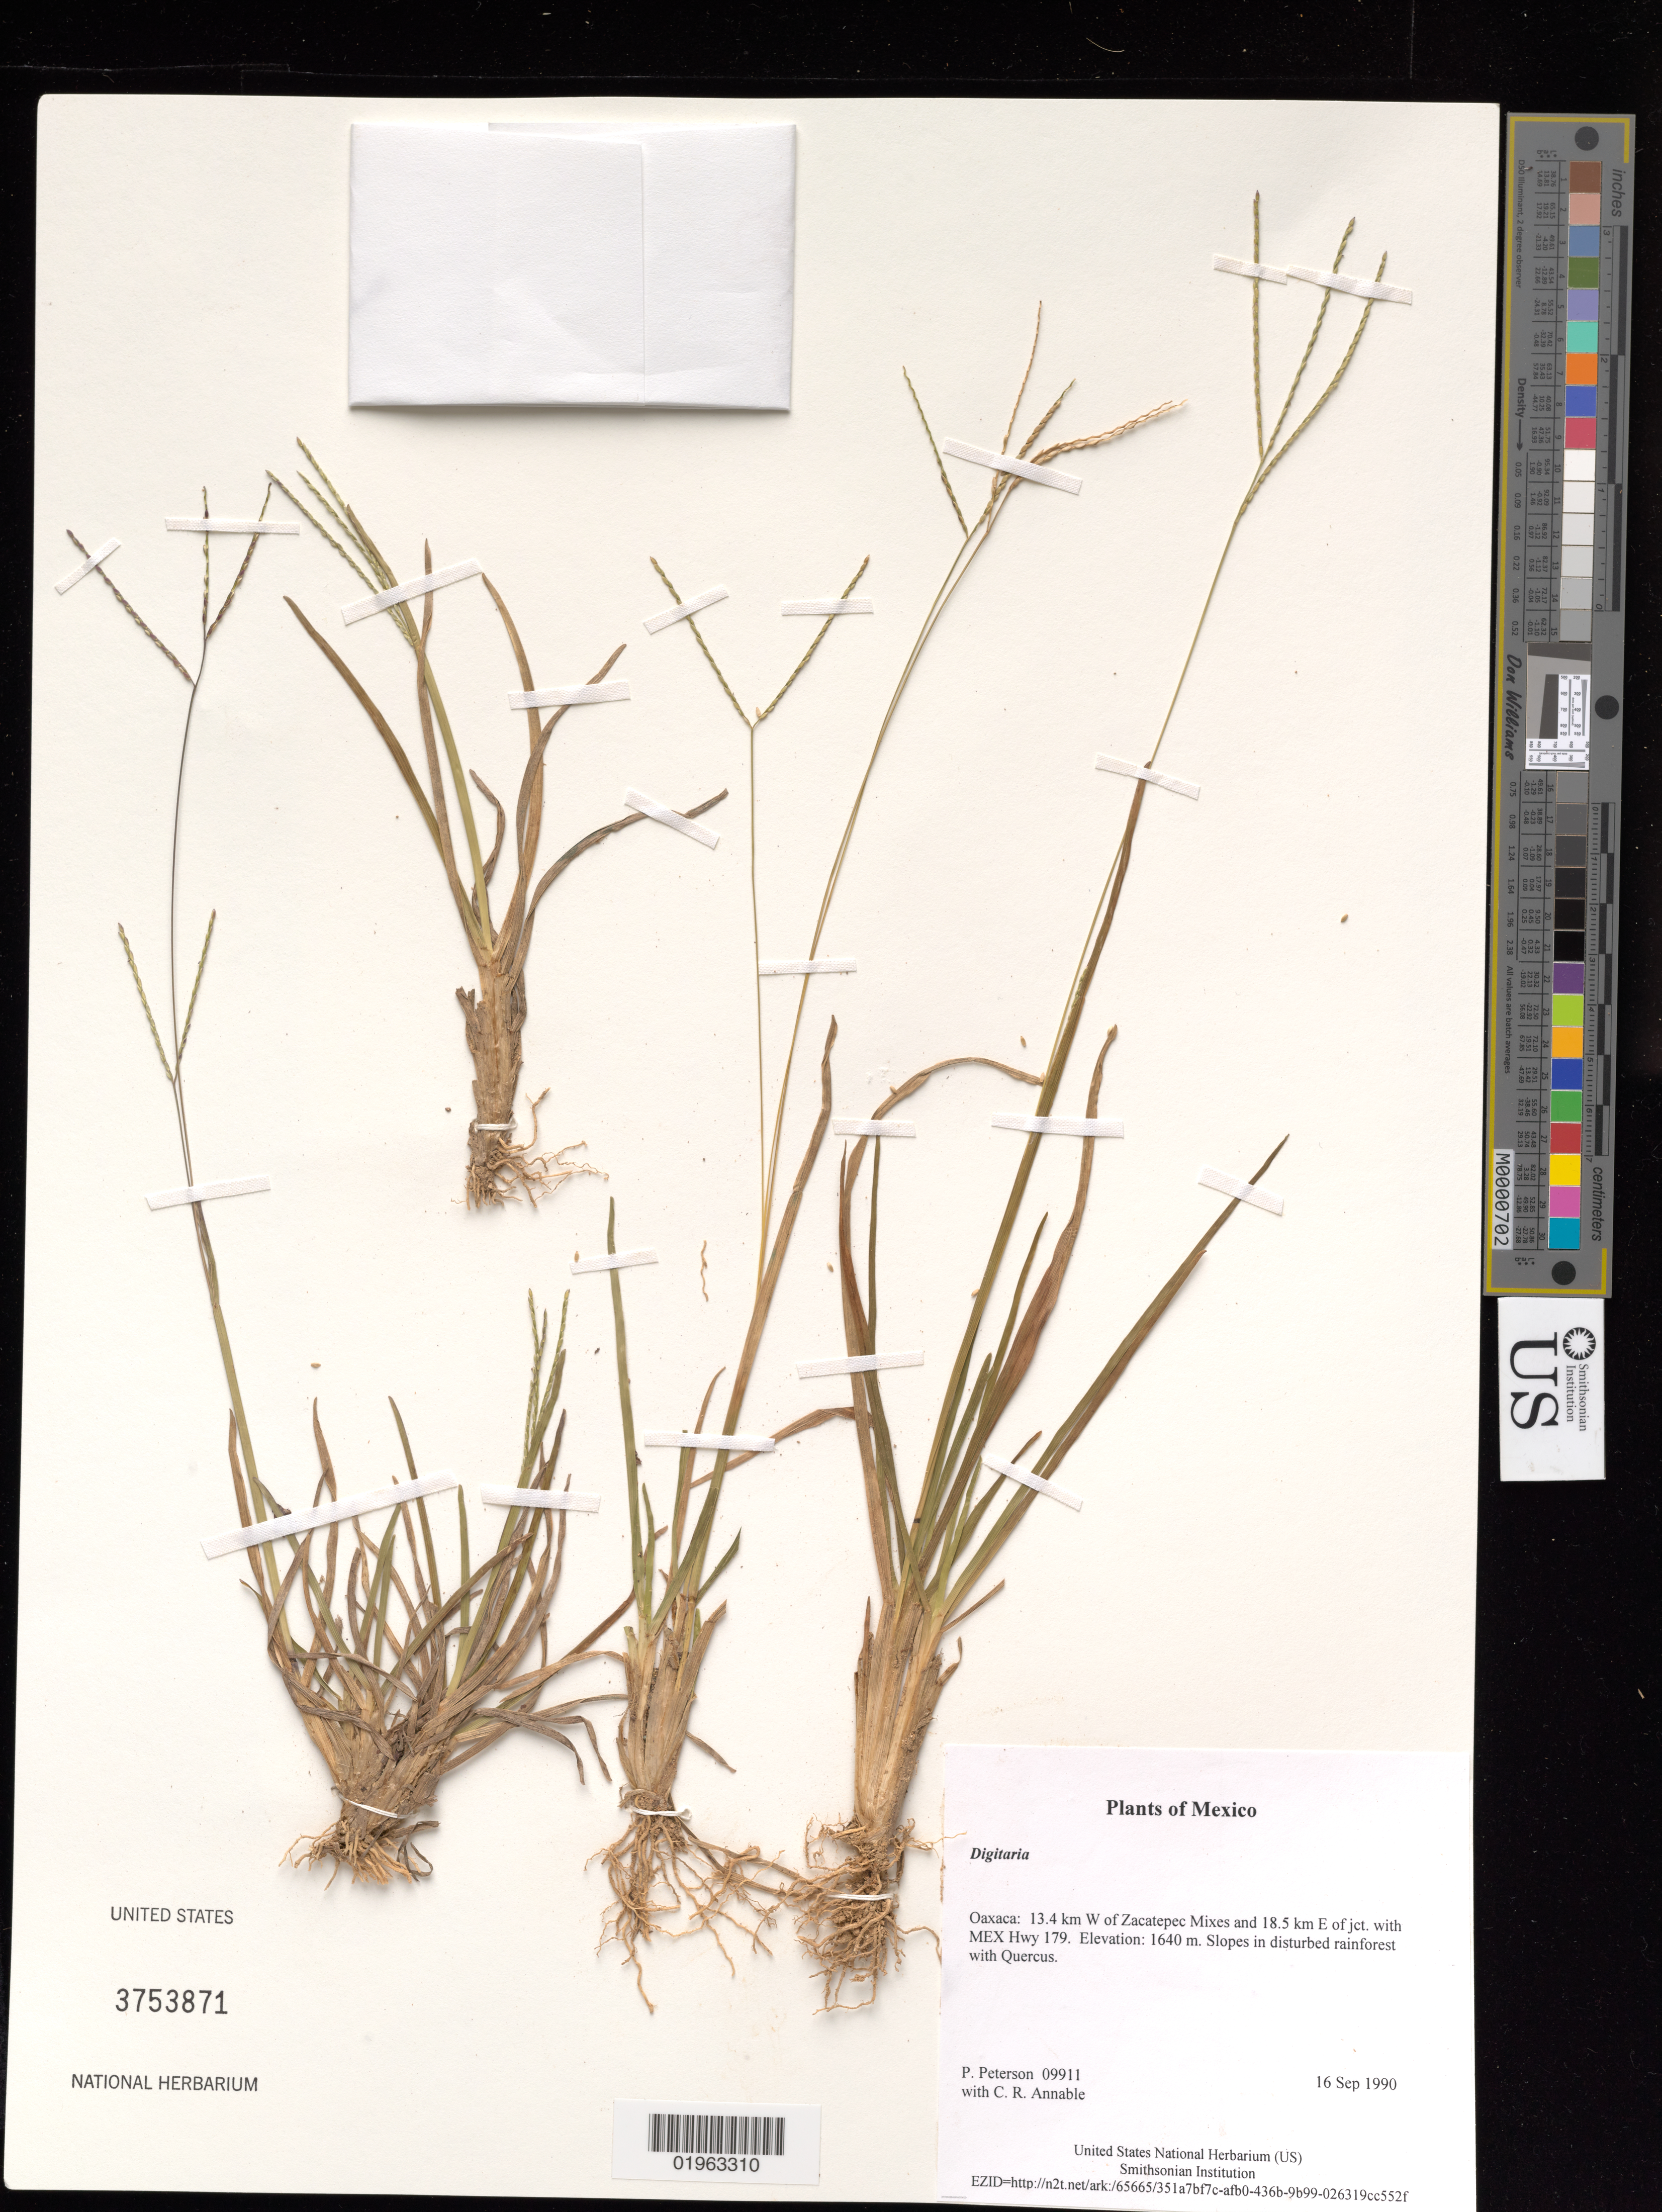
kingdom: Plantae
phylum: Tracheophyta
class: Liliopsida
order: Poales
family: Poaceae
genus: Digitaria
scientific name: Digitaria sp.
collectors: P. M. Peterson & C. R. Annable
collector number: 09911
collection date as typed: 16 Sep 1990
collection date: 1990-09-16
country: Mexico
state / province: Oaxaca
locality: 13.4 km W of Zacatepec Mixes and 18.5 km E of jct. with MEX Hwy 179.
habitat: Slopes in disturbed rainforest with Quercus.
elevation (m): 1640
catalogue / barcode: US 3753871